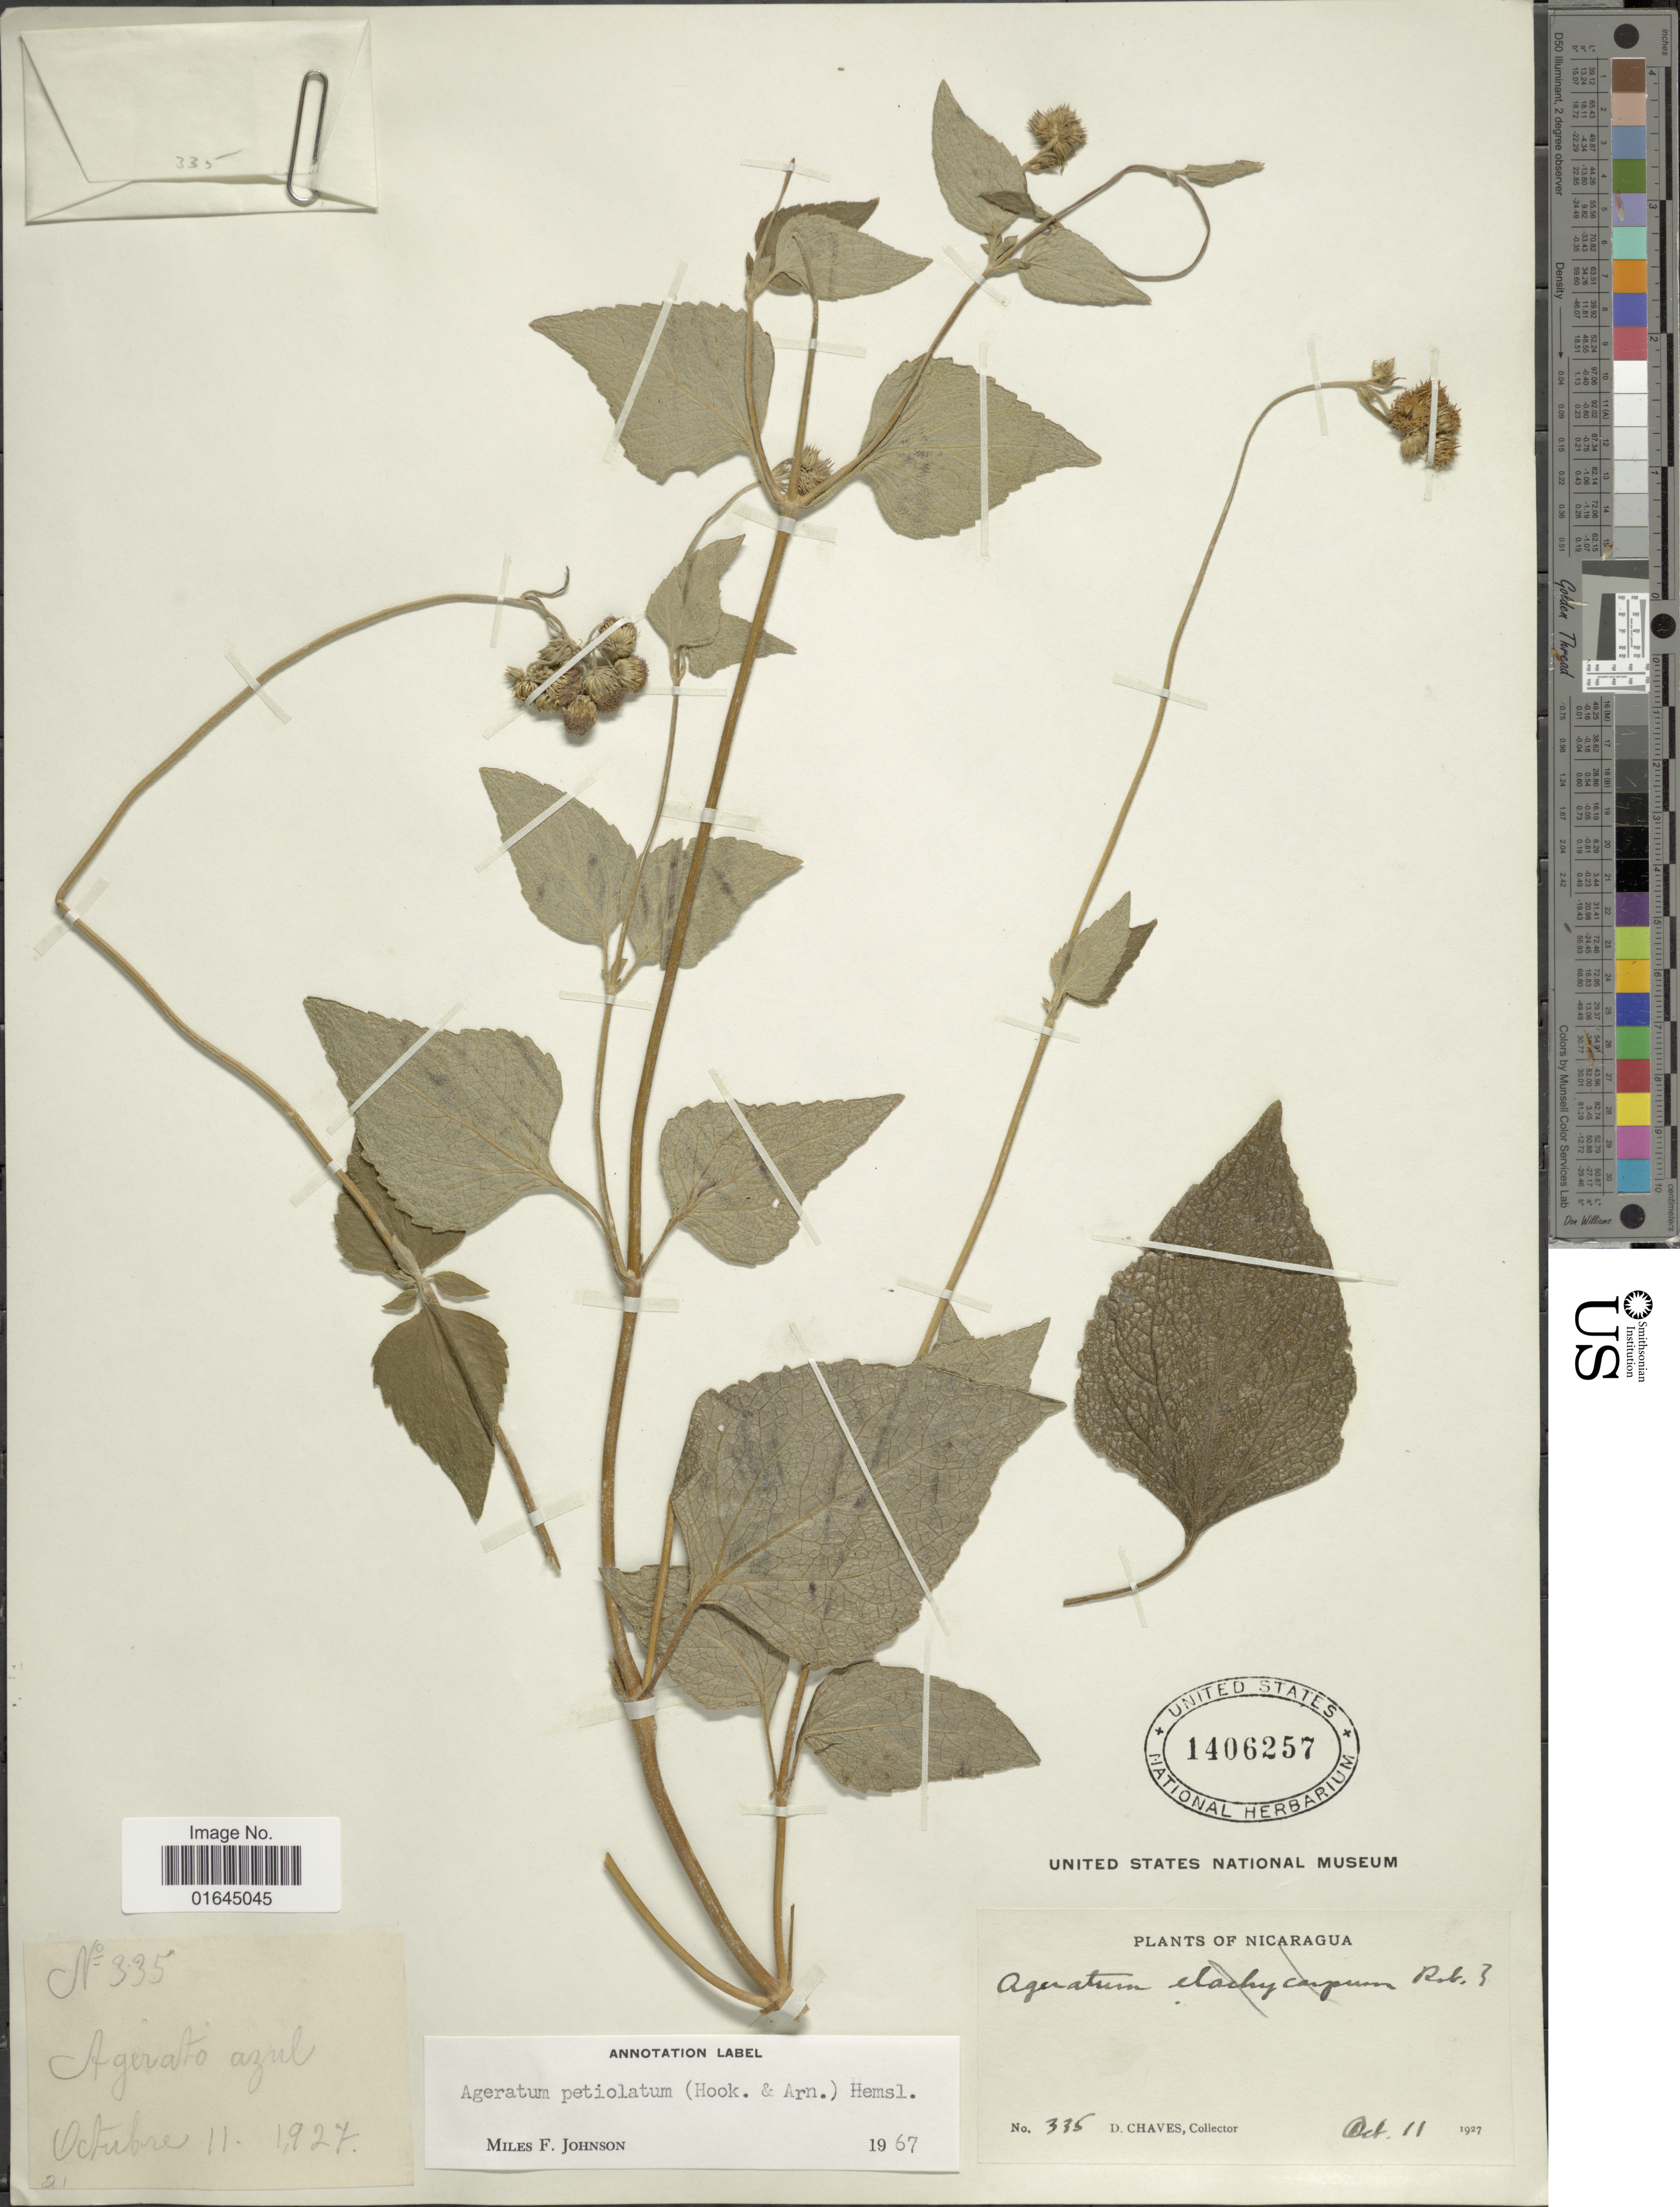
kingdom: Plantae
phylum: Tracheophyta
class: Magnoliopsida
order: Asterales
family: Asteraceae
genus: Ageratum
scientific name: Ageratum petiolatum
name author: (Hook. & Arn.) Hemsl.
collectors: D. Chaves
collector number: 335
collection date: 1927-10-11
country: Nicaragua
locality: Agerato Azul, Nicaragua.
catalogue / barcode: US 1406257